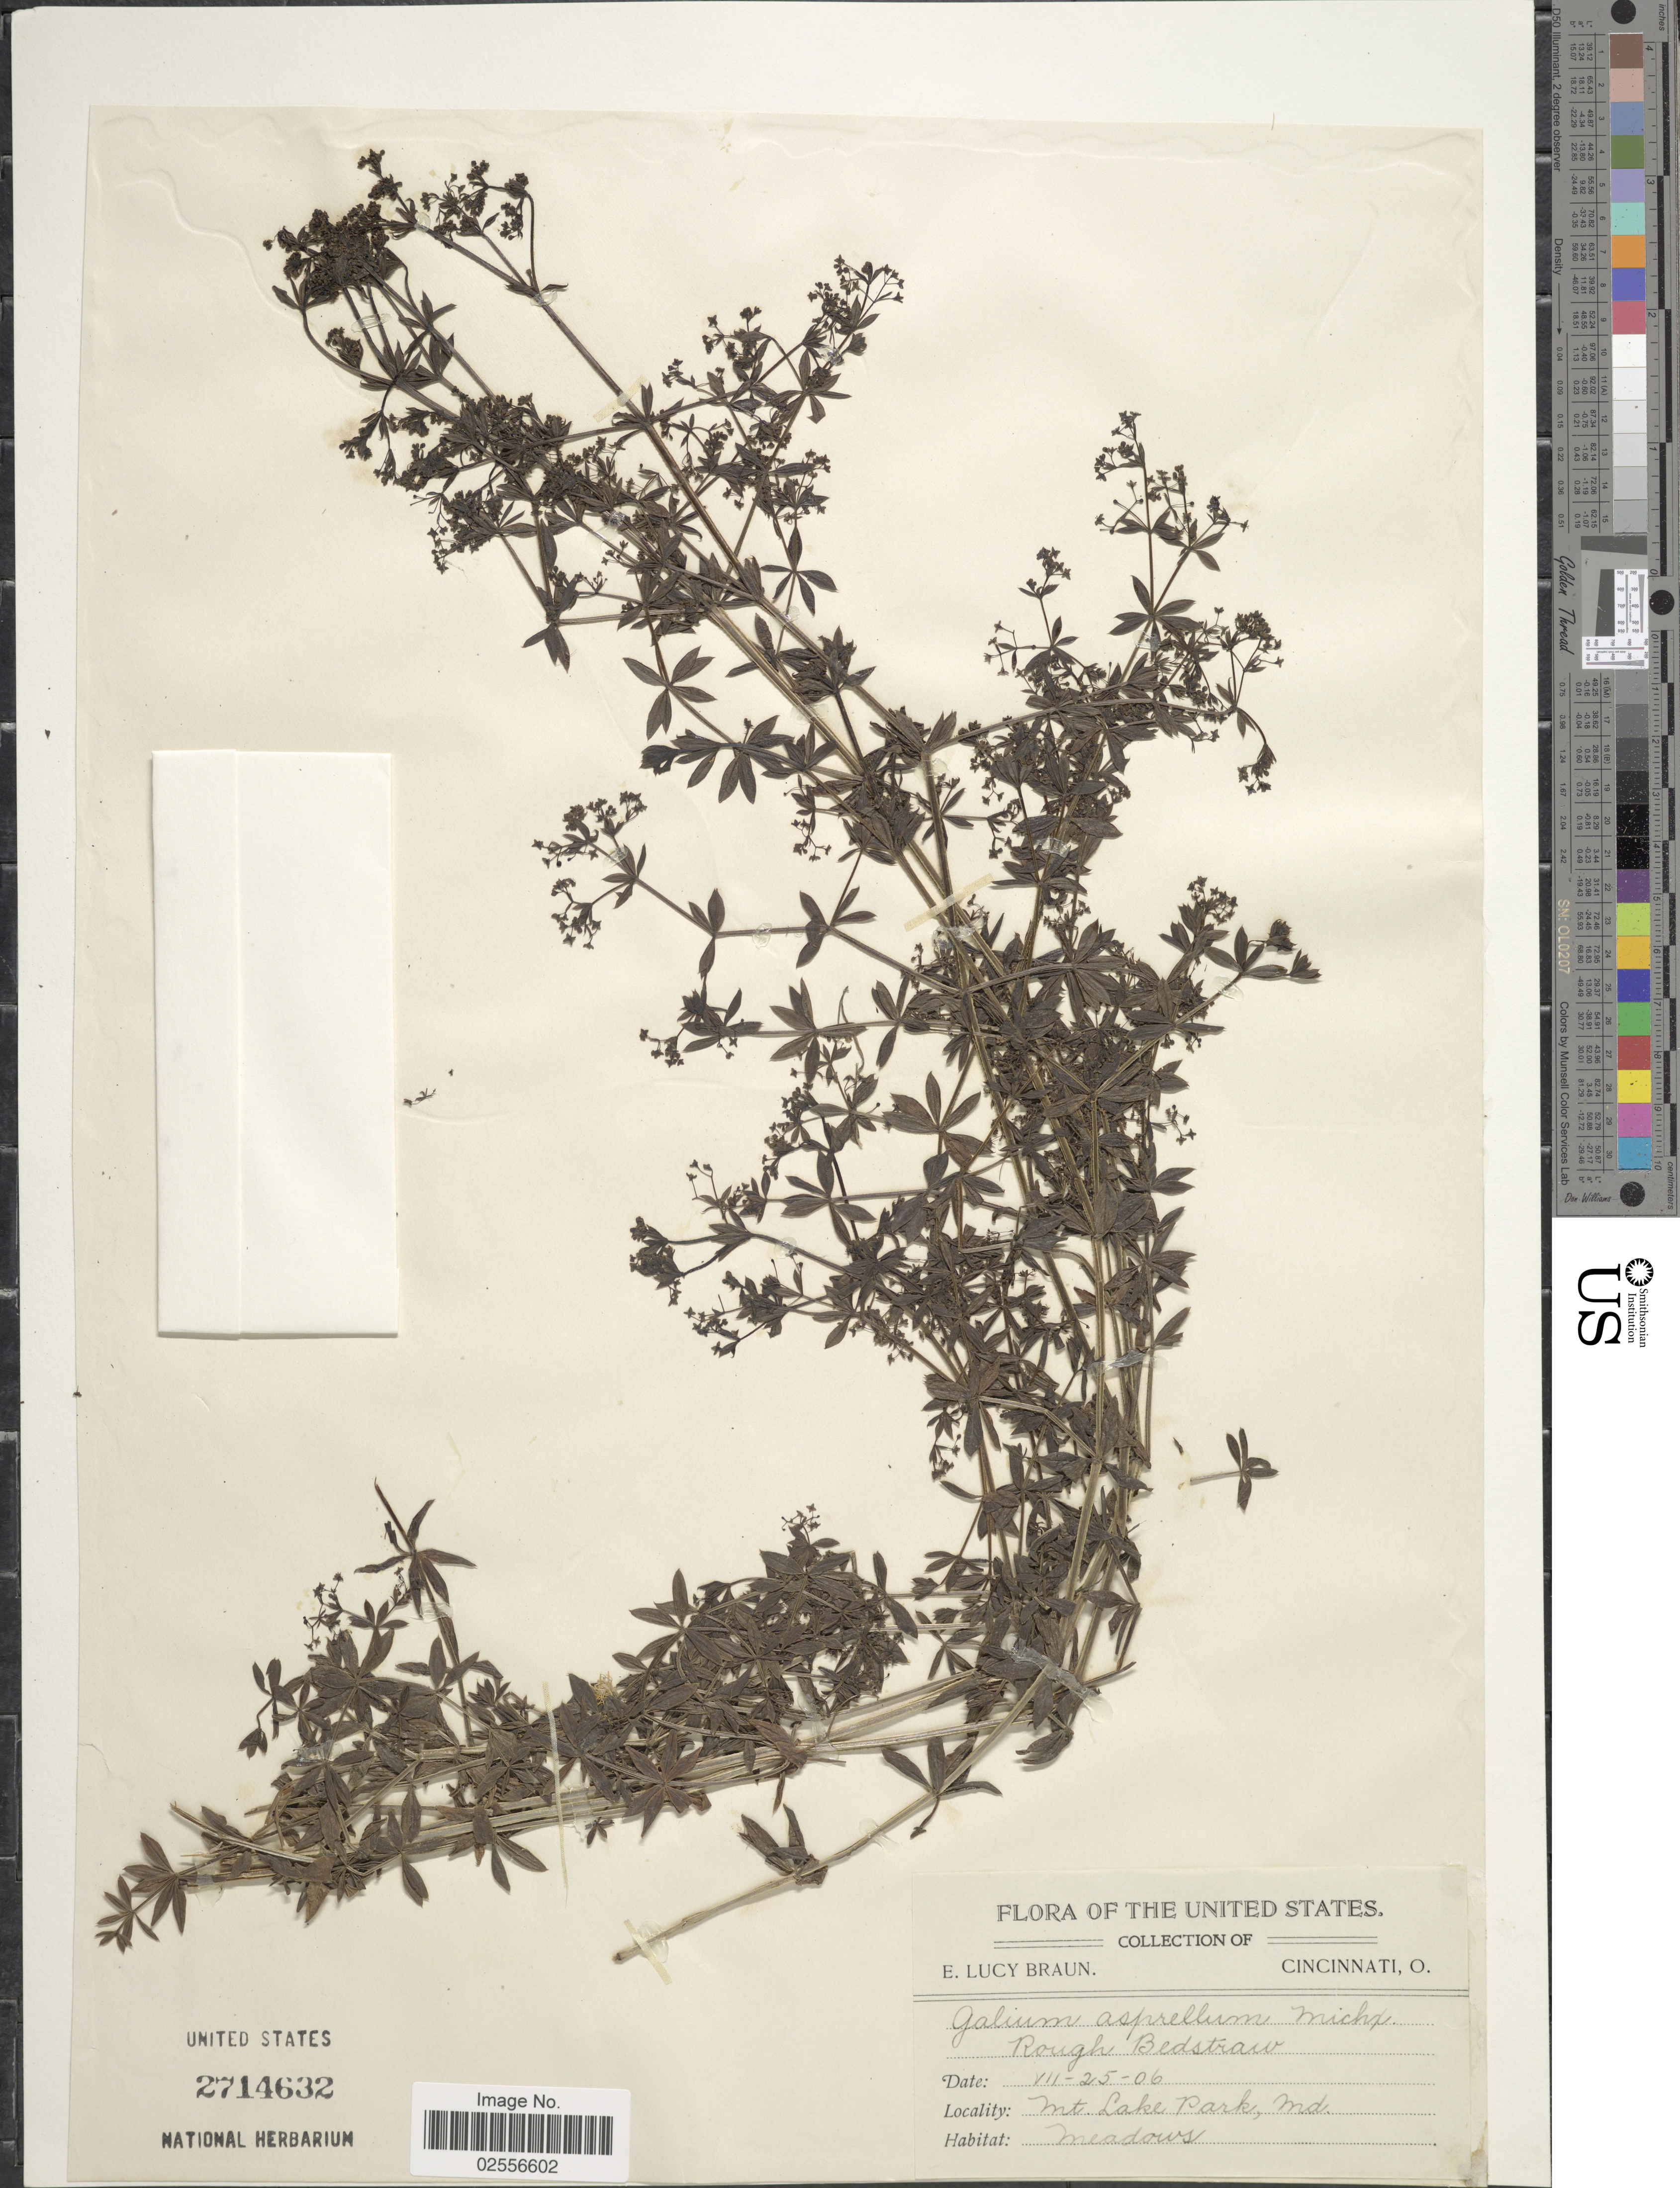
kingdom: Plantae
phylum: Tracheophyta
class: Magnoliopsida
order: Gentianales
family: Rubiaceae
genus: Galium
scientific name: Galium asprellum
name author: Michx.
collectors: E. L. Braun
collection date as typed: Transcribed d/m/y: 25/7/6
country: United States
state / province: Maryland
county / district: Garrett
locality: Mt Lake Park, meadows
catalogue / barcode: US 2714632